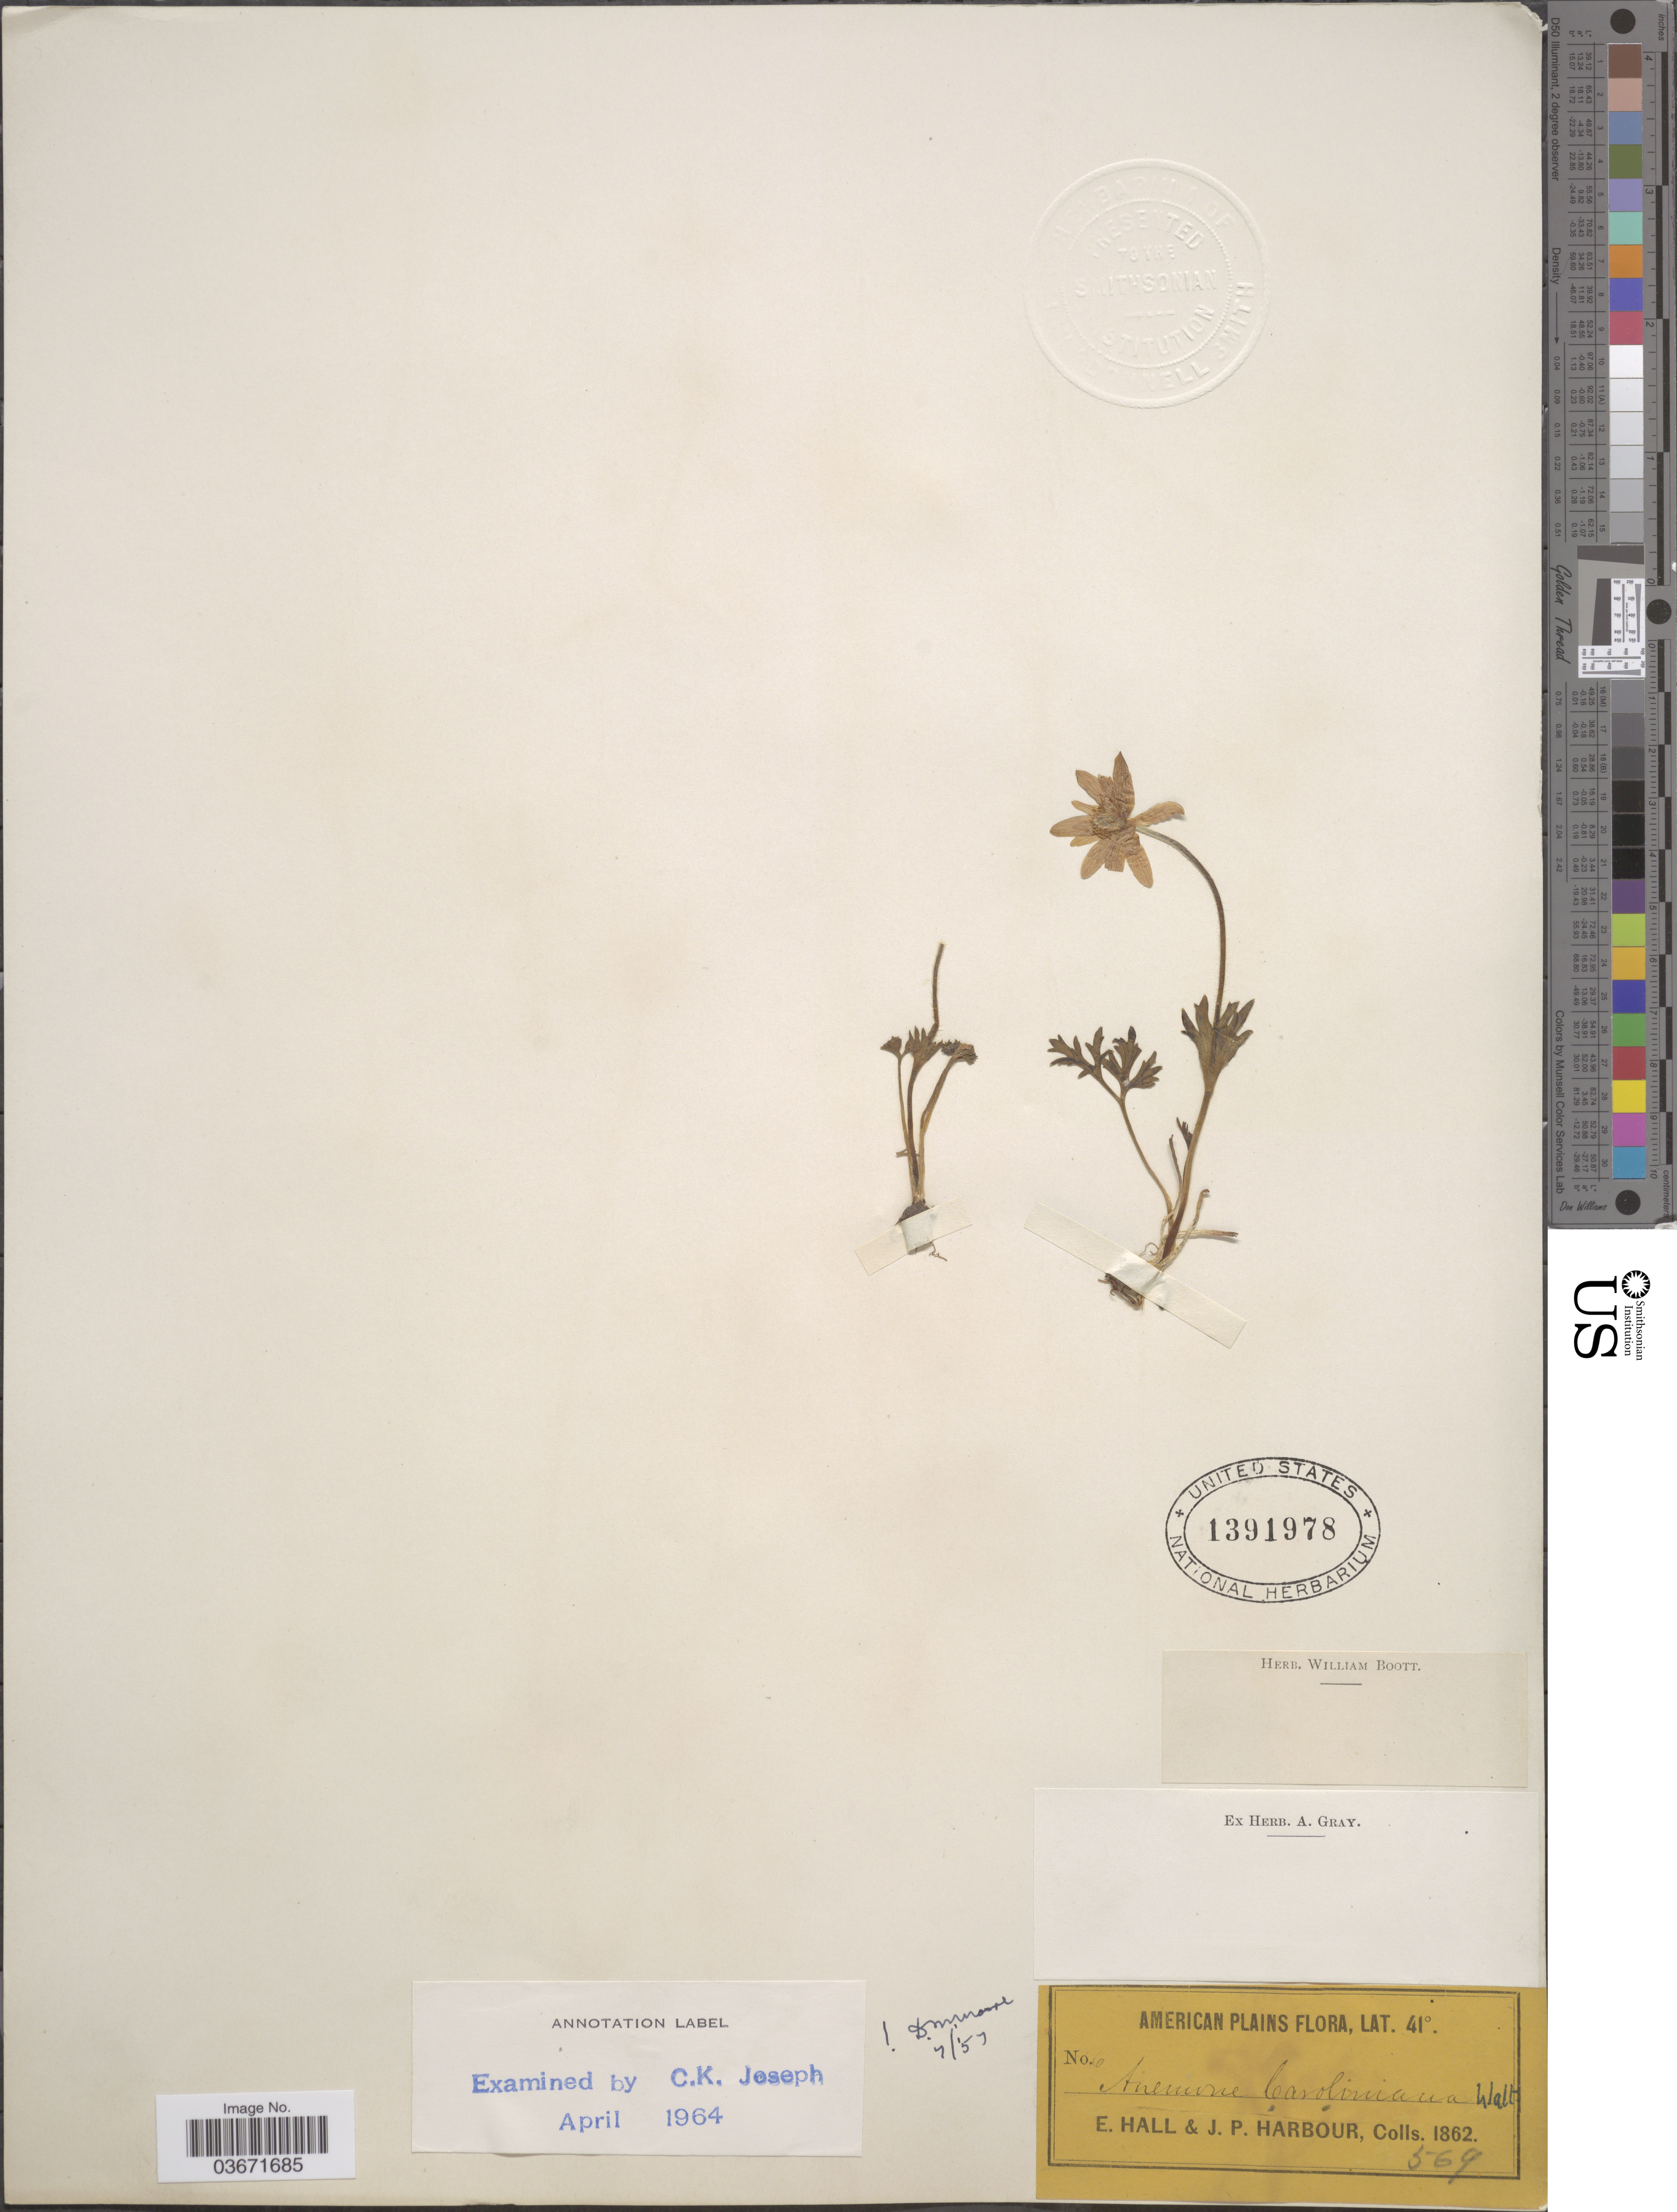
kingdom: Plantae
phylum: Tracheophyta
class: Magnoliopsida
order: Ranunculales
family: Ranunculaceae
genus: Anemone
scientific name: Anemone caroliniana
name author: Walter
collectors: E. Hall & J. Harbour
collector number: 6?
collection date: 1862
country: United States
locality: American Plains.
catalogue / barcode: US 1391978